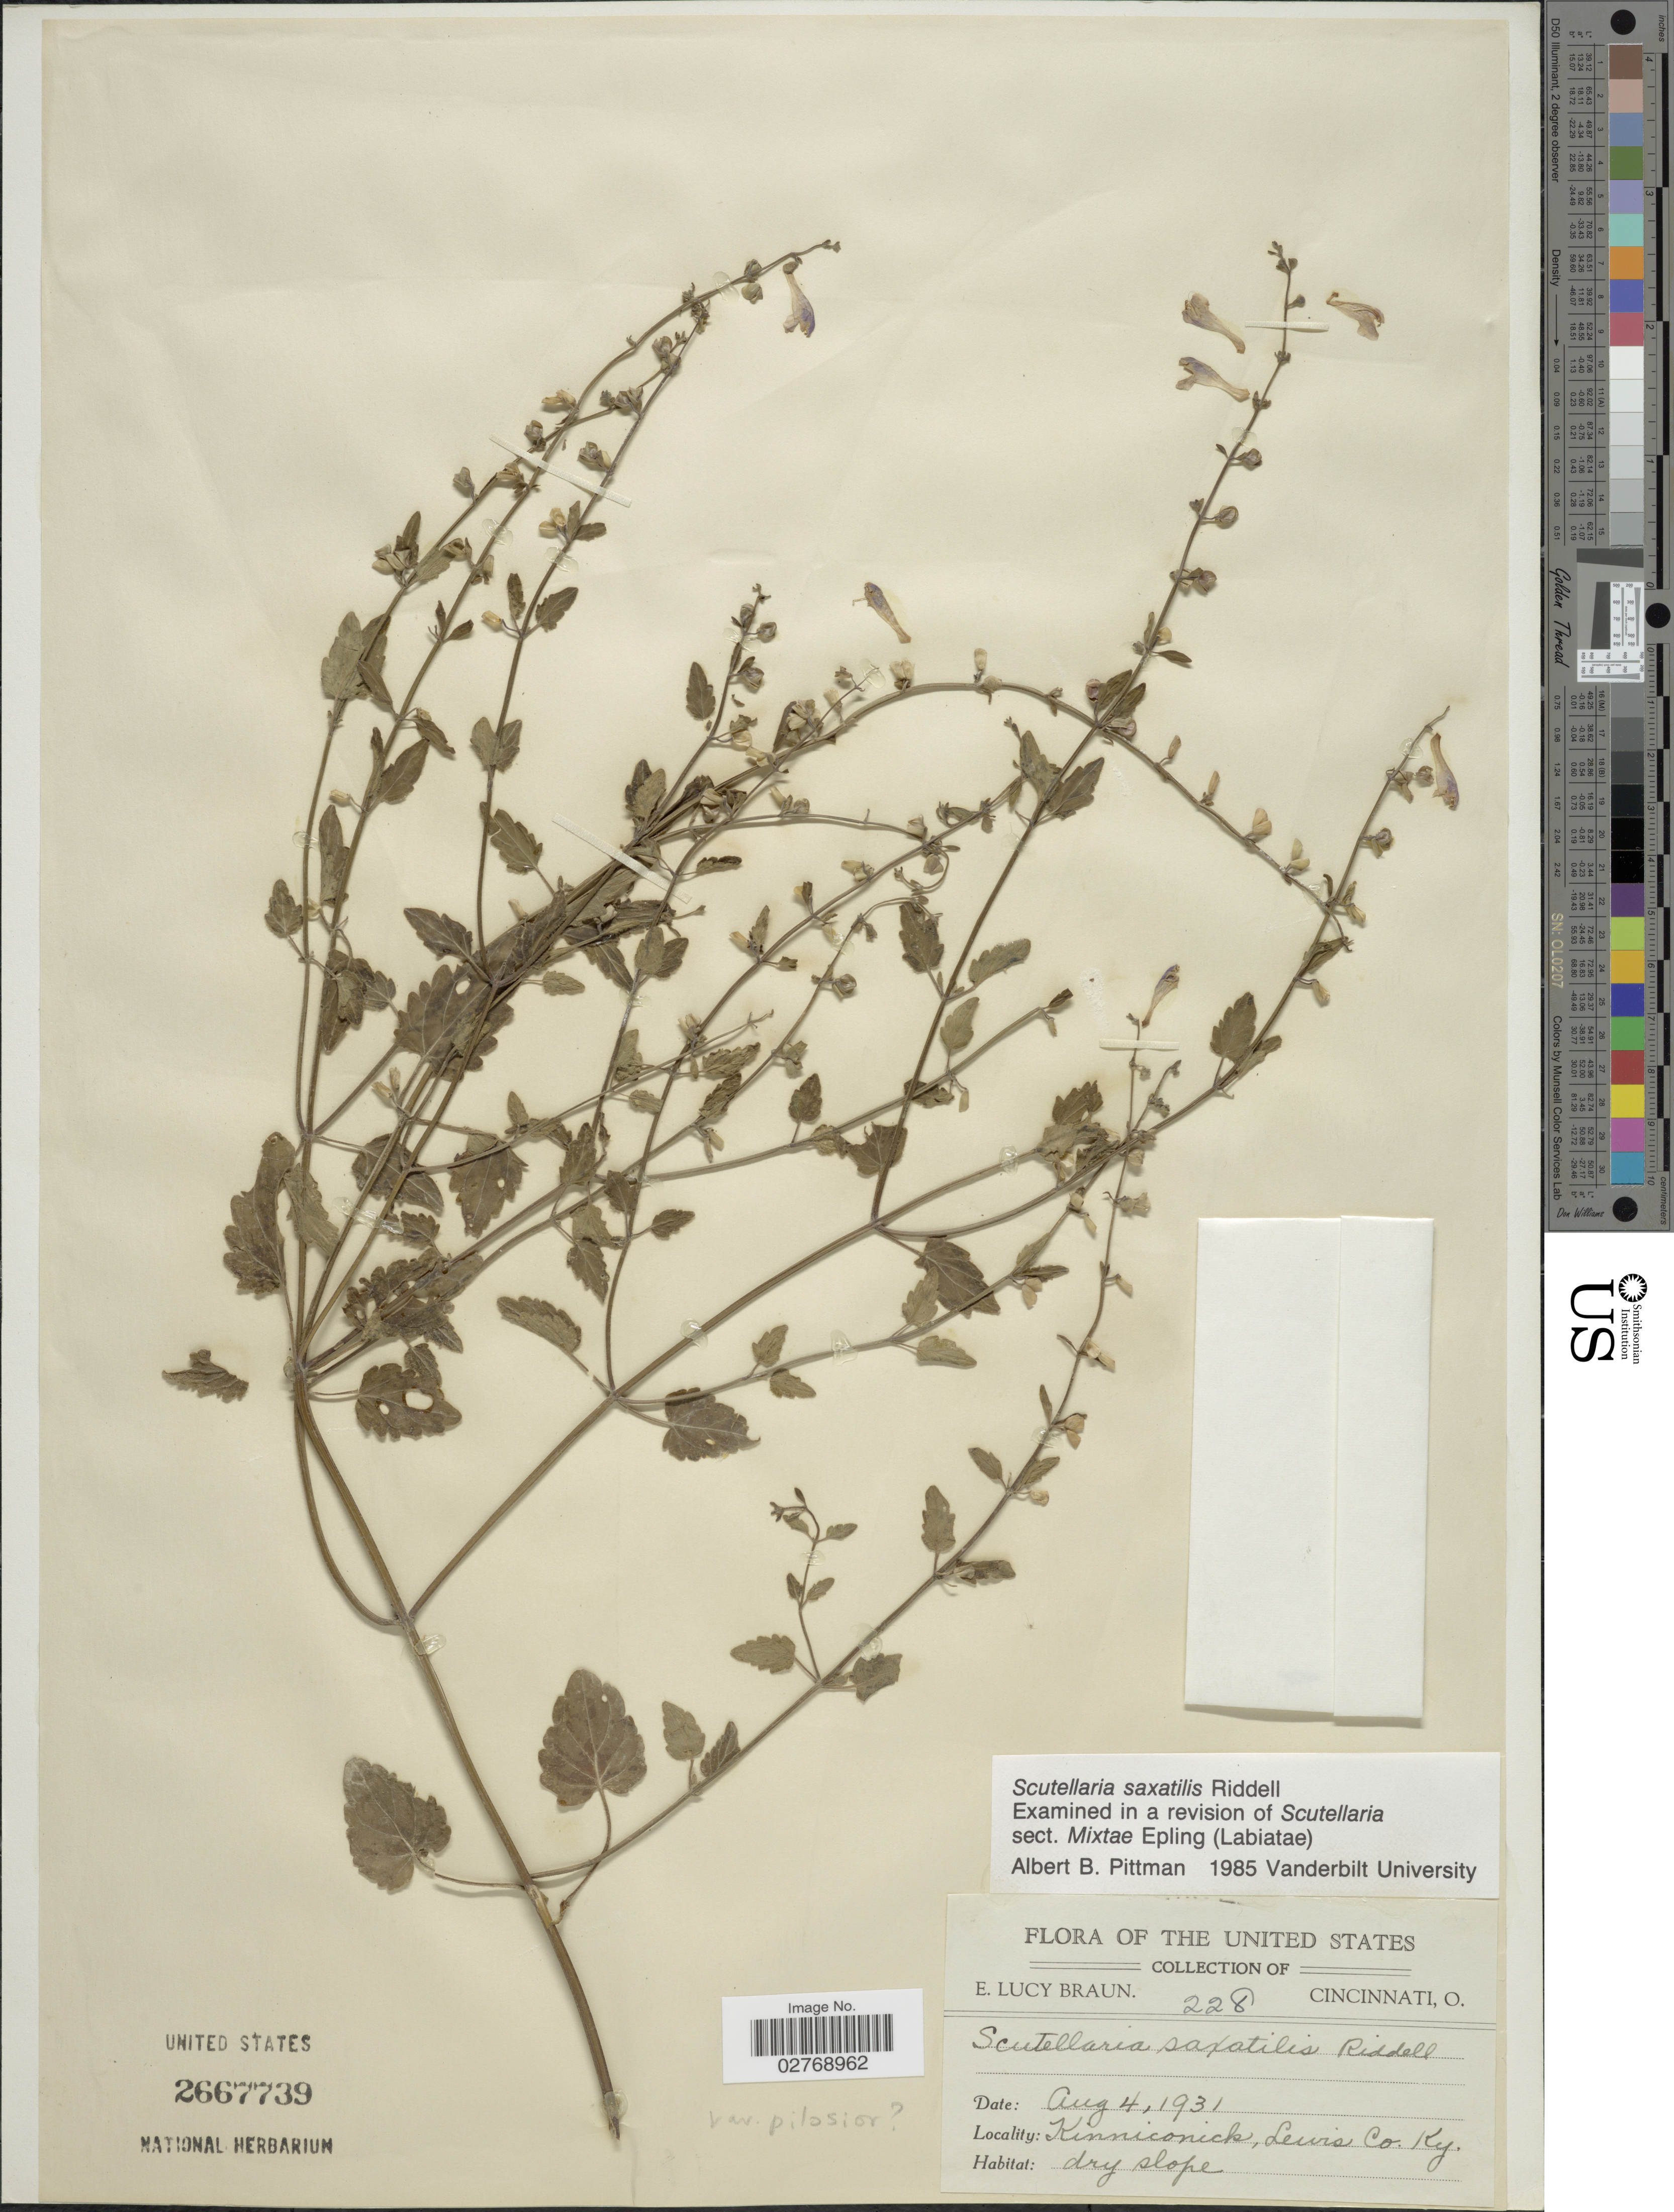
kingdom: Plantae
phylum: Tracheophyta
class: Magnoliopsida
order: Lamiales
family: Lamiaceae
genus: Scutellaria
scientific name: Scutellaria saxatilis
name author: Riddell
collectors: E. L. Braun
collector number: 228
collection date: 1931-08-04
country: United States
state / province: Kentucky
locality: Kinniconick, Lewis Co.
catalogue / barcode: US 2667739